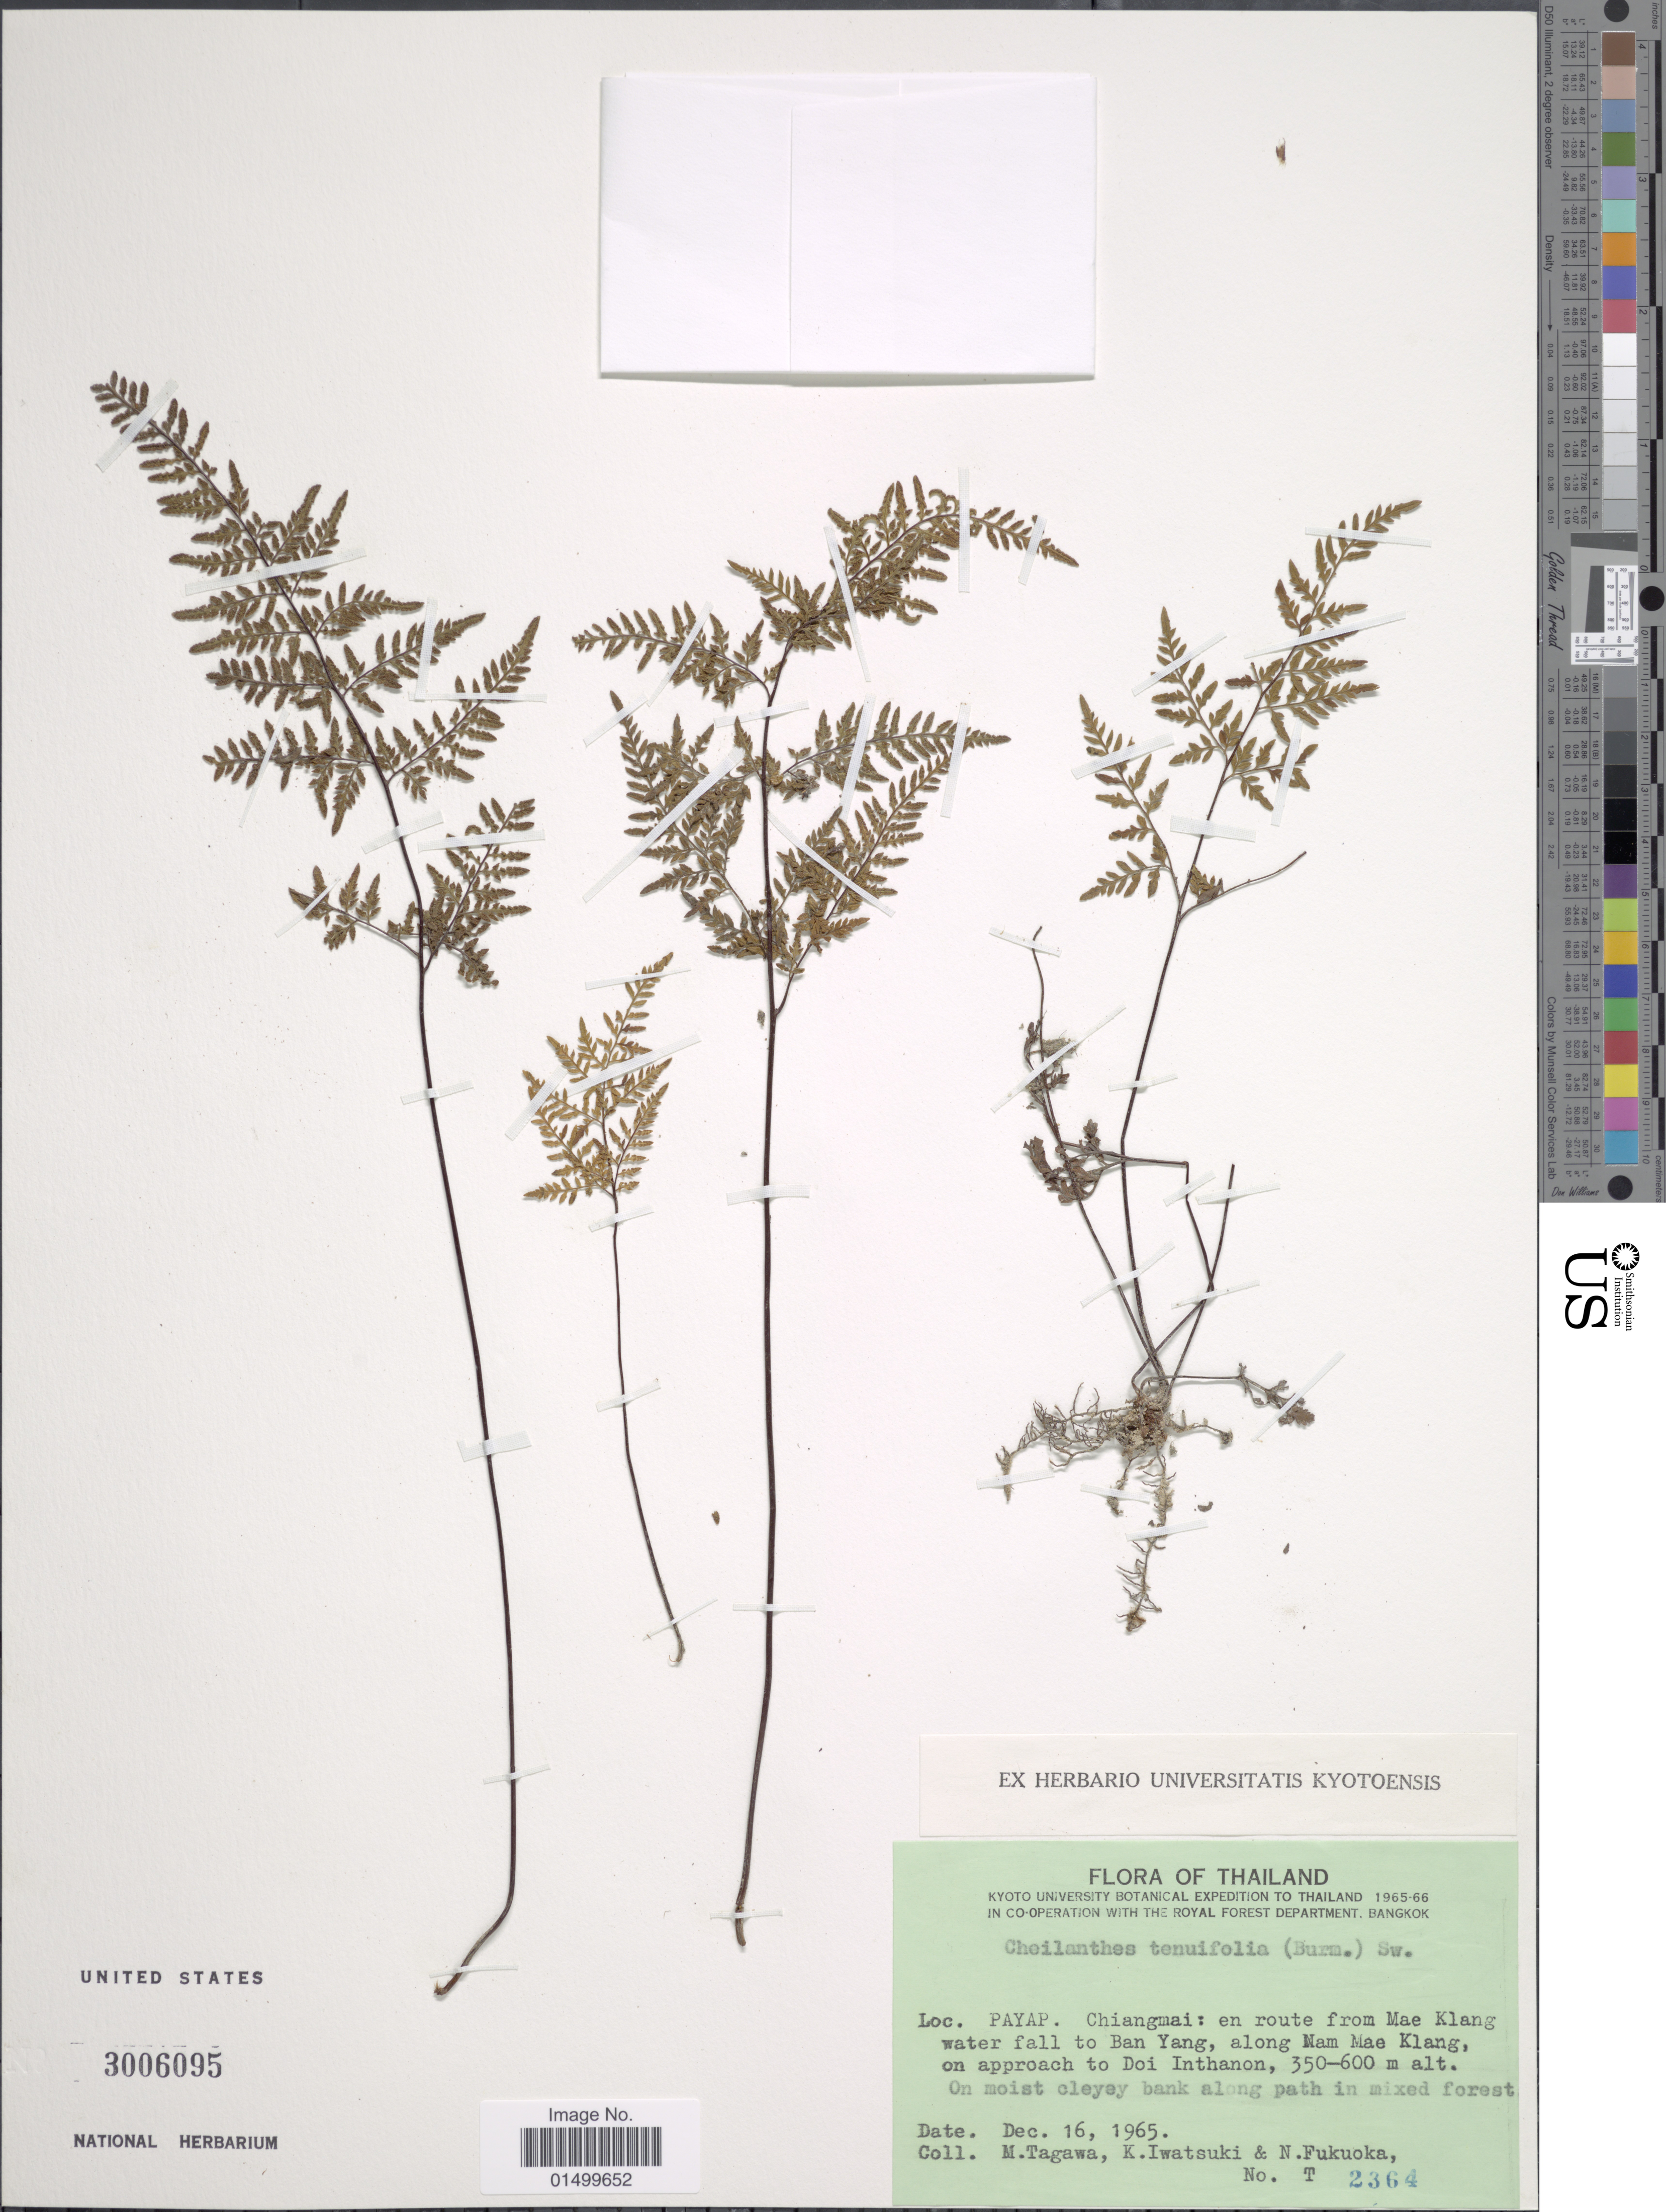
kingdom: Plantae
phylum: Tracheophyta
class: Polypodiopsida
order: Polypodiales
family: Pteridaceae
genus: Cheilanthes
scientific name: Cheilanthes tenuifolia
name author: (Burm. f.) Sw.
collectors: M. Tagawa, K. Iwatsuki & N. Fukuoka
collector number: T 2364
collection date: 1965-12-16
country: Thailand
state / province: Chiang Mai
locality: Payap, en route from Mae Kiang water fall to Ban Yang, along Nam Mae Klang on approach to Doi Inthanon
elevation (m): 350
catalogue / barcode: US 3006095